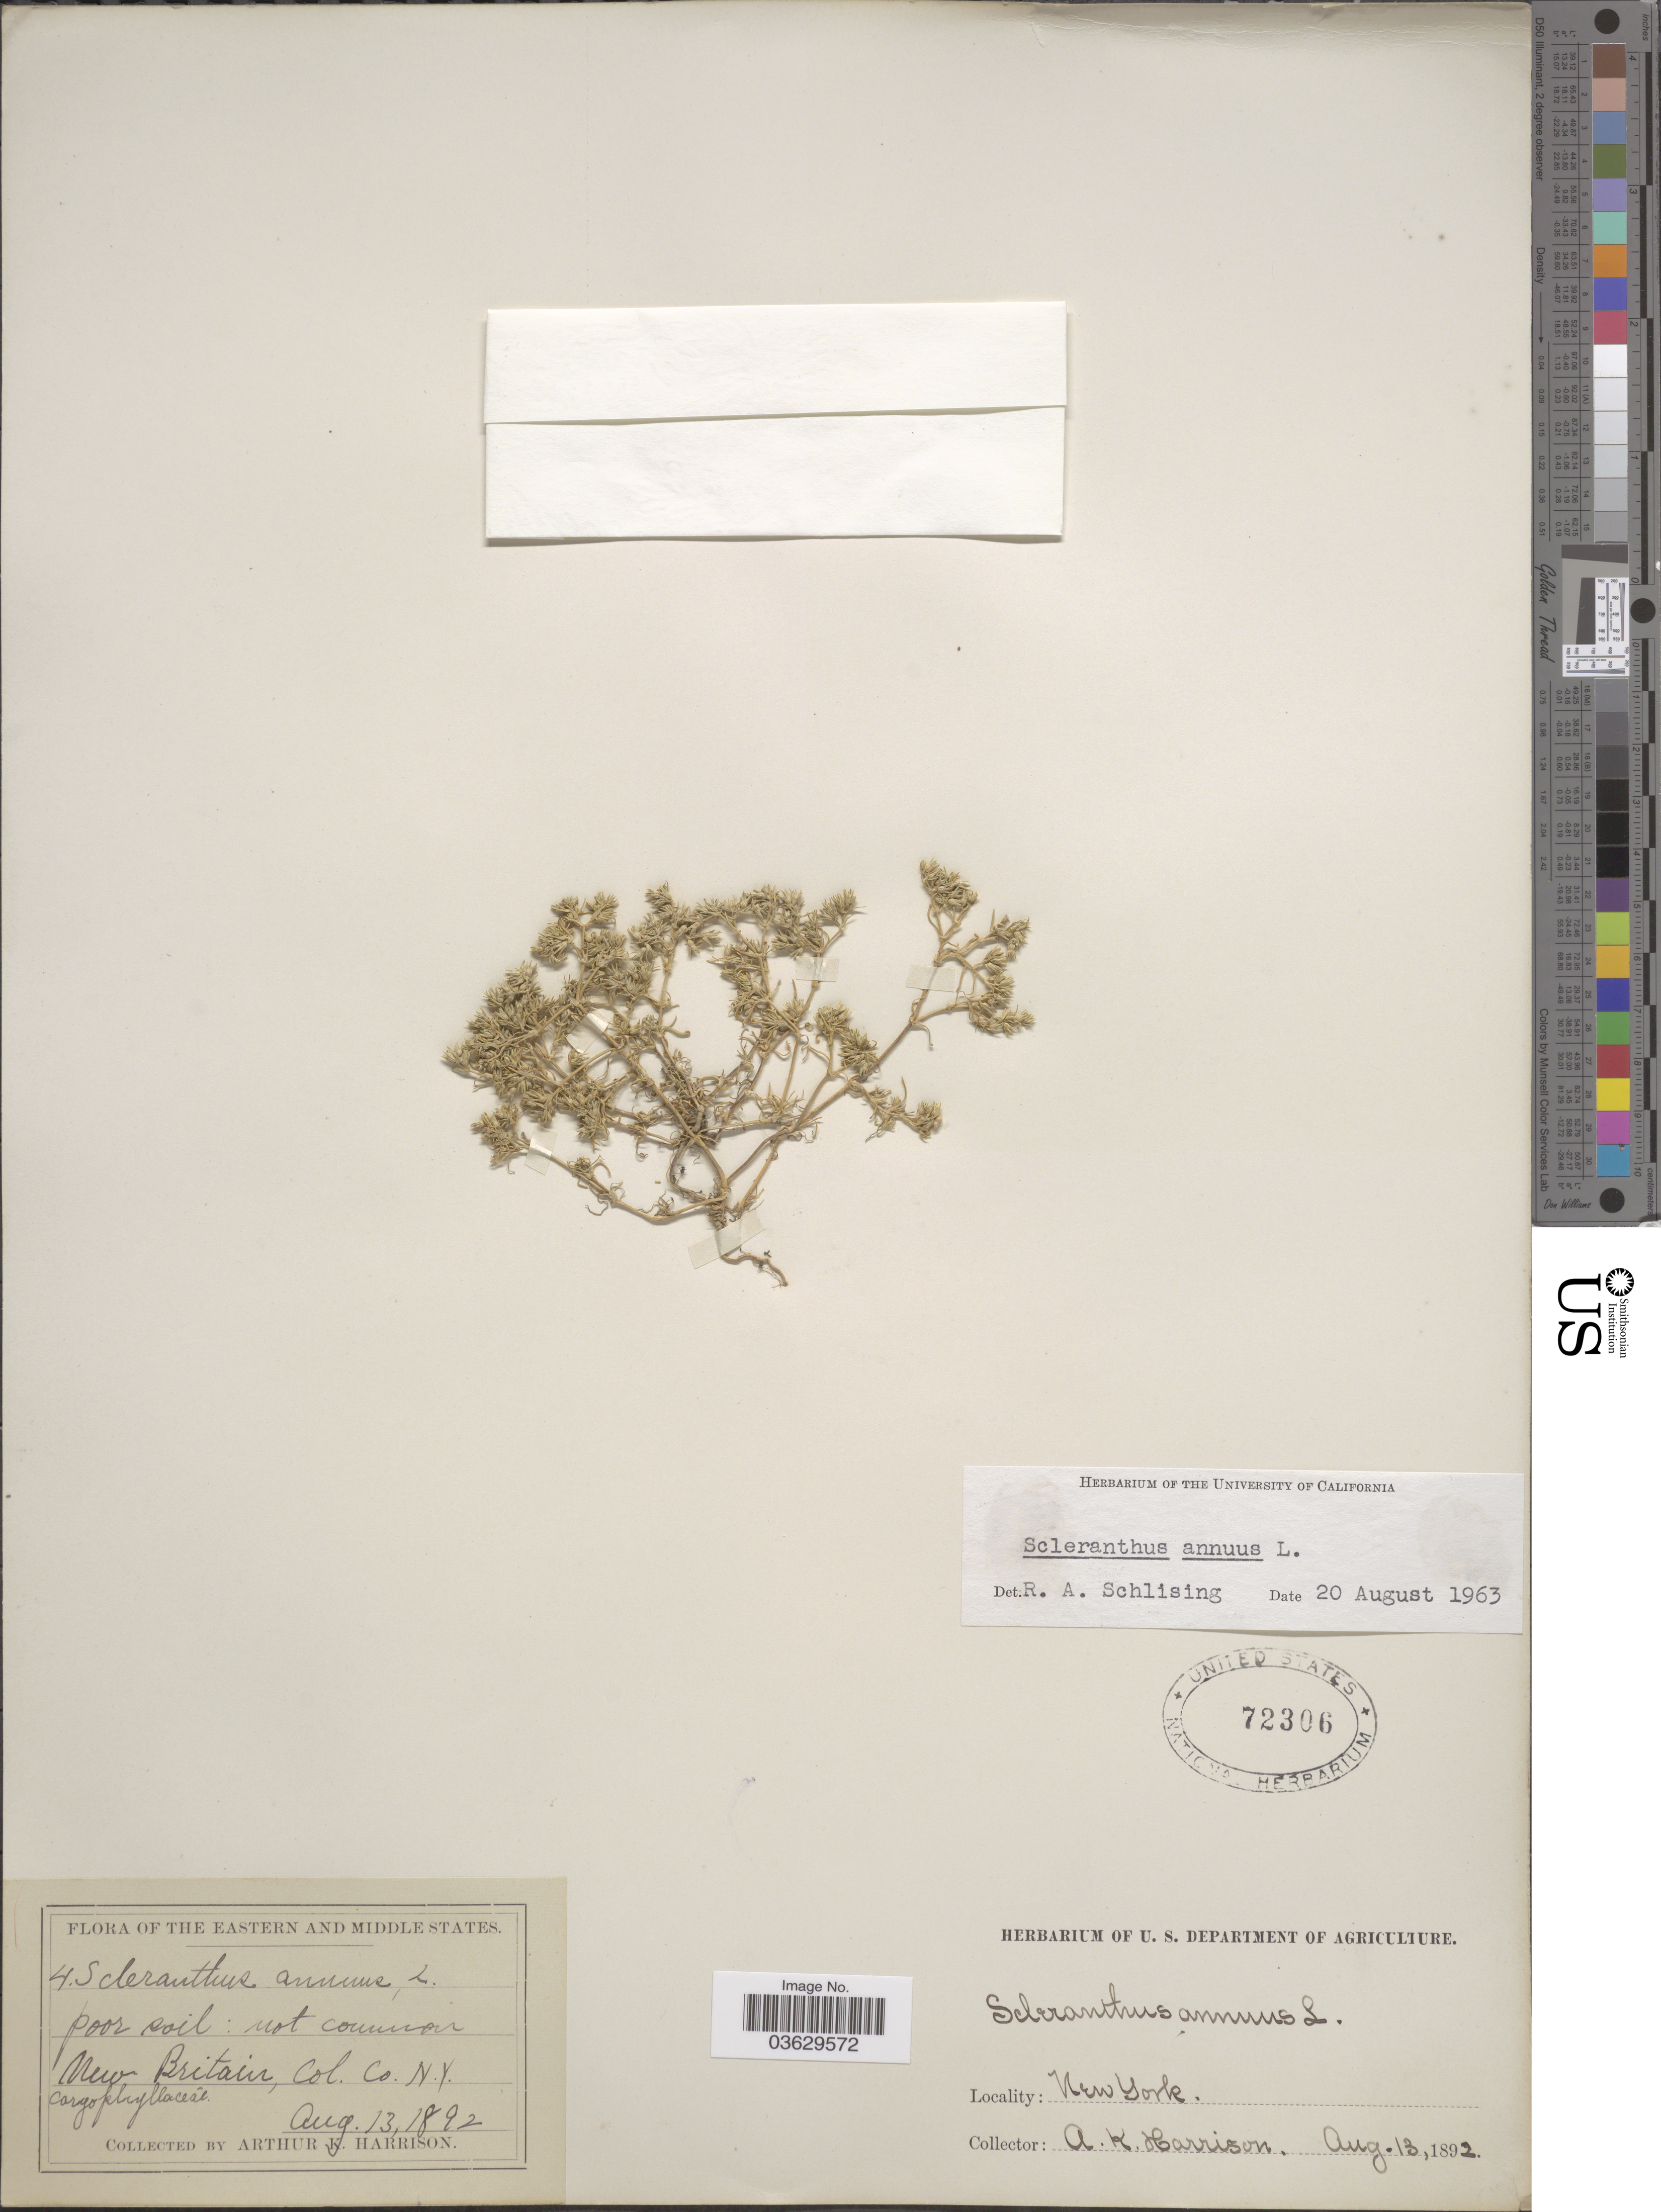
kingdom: Plantae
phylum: Tracheophyta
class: Magnoliopsida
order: Caryophyllales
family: Caryophyllaceae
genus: Scleranthus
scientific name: Scleranthus annuus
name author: L.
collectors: A. K. Harrison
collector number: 4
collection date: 1892-08-13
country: United States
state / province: New York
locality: New Britain, Col. Co.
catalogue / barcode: US 72306